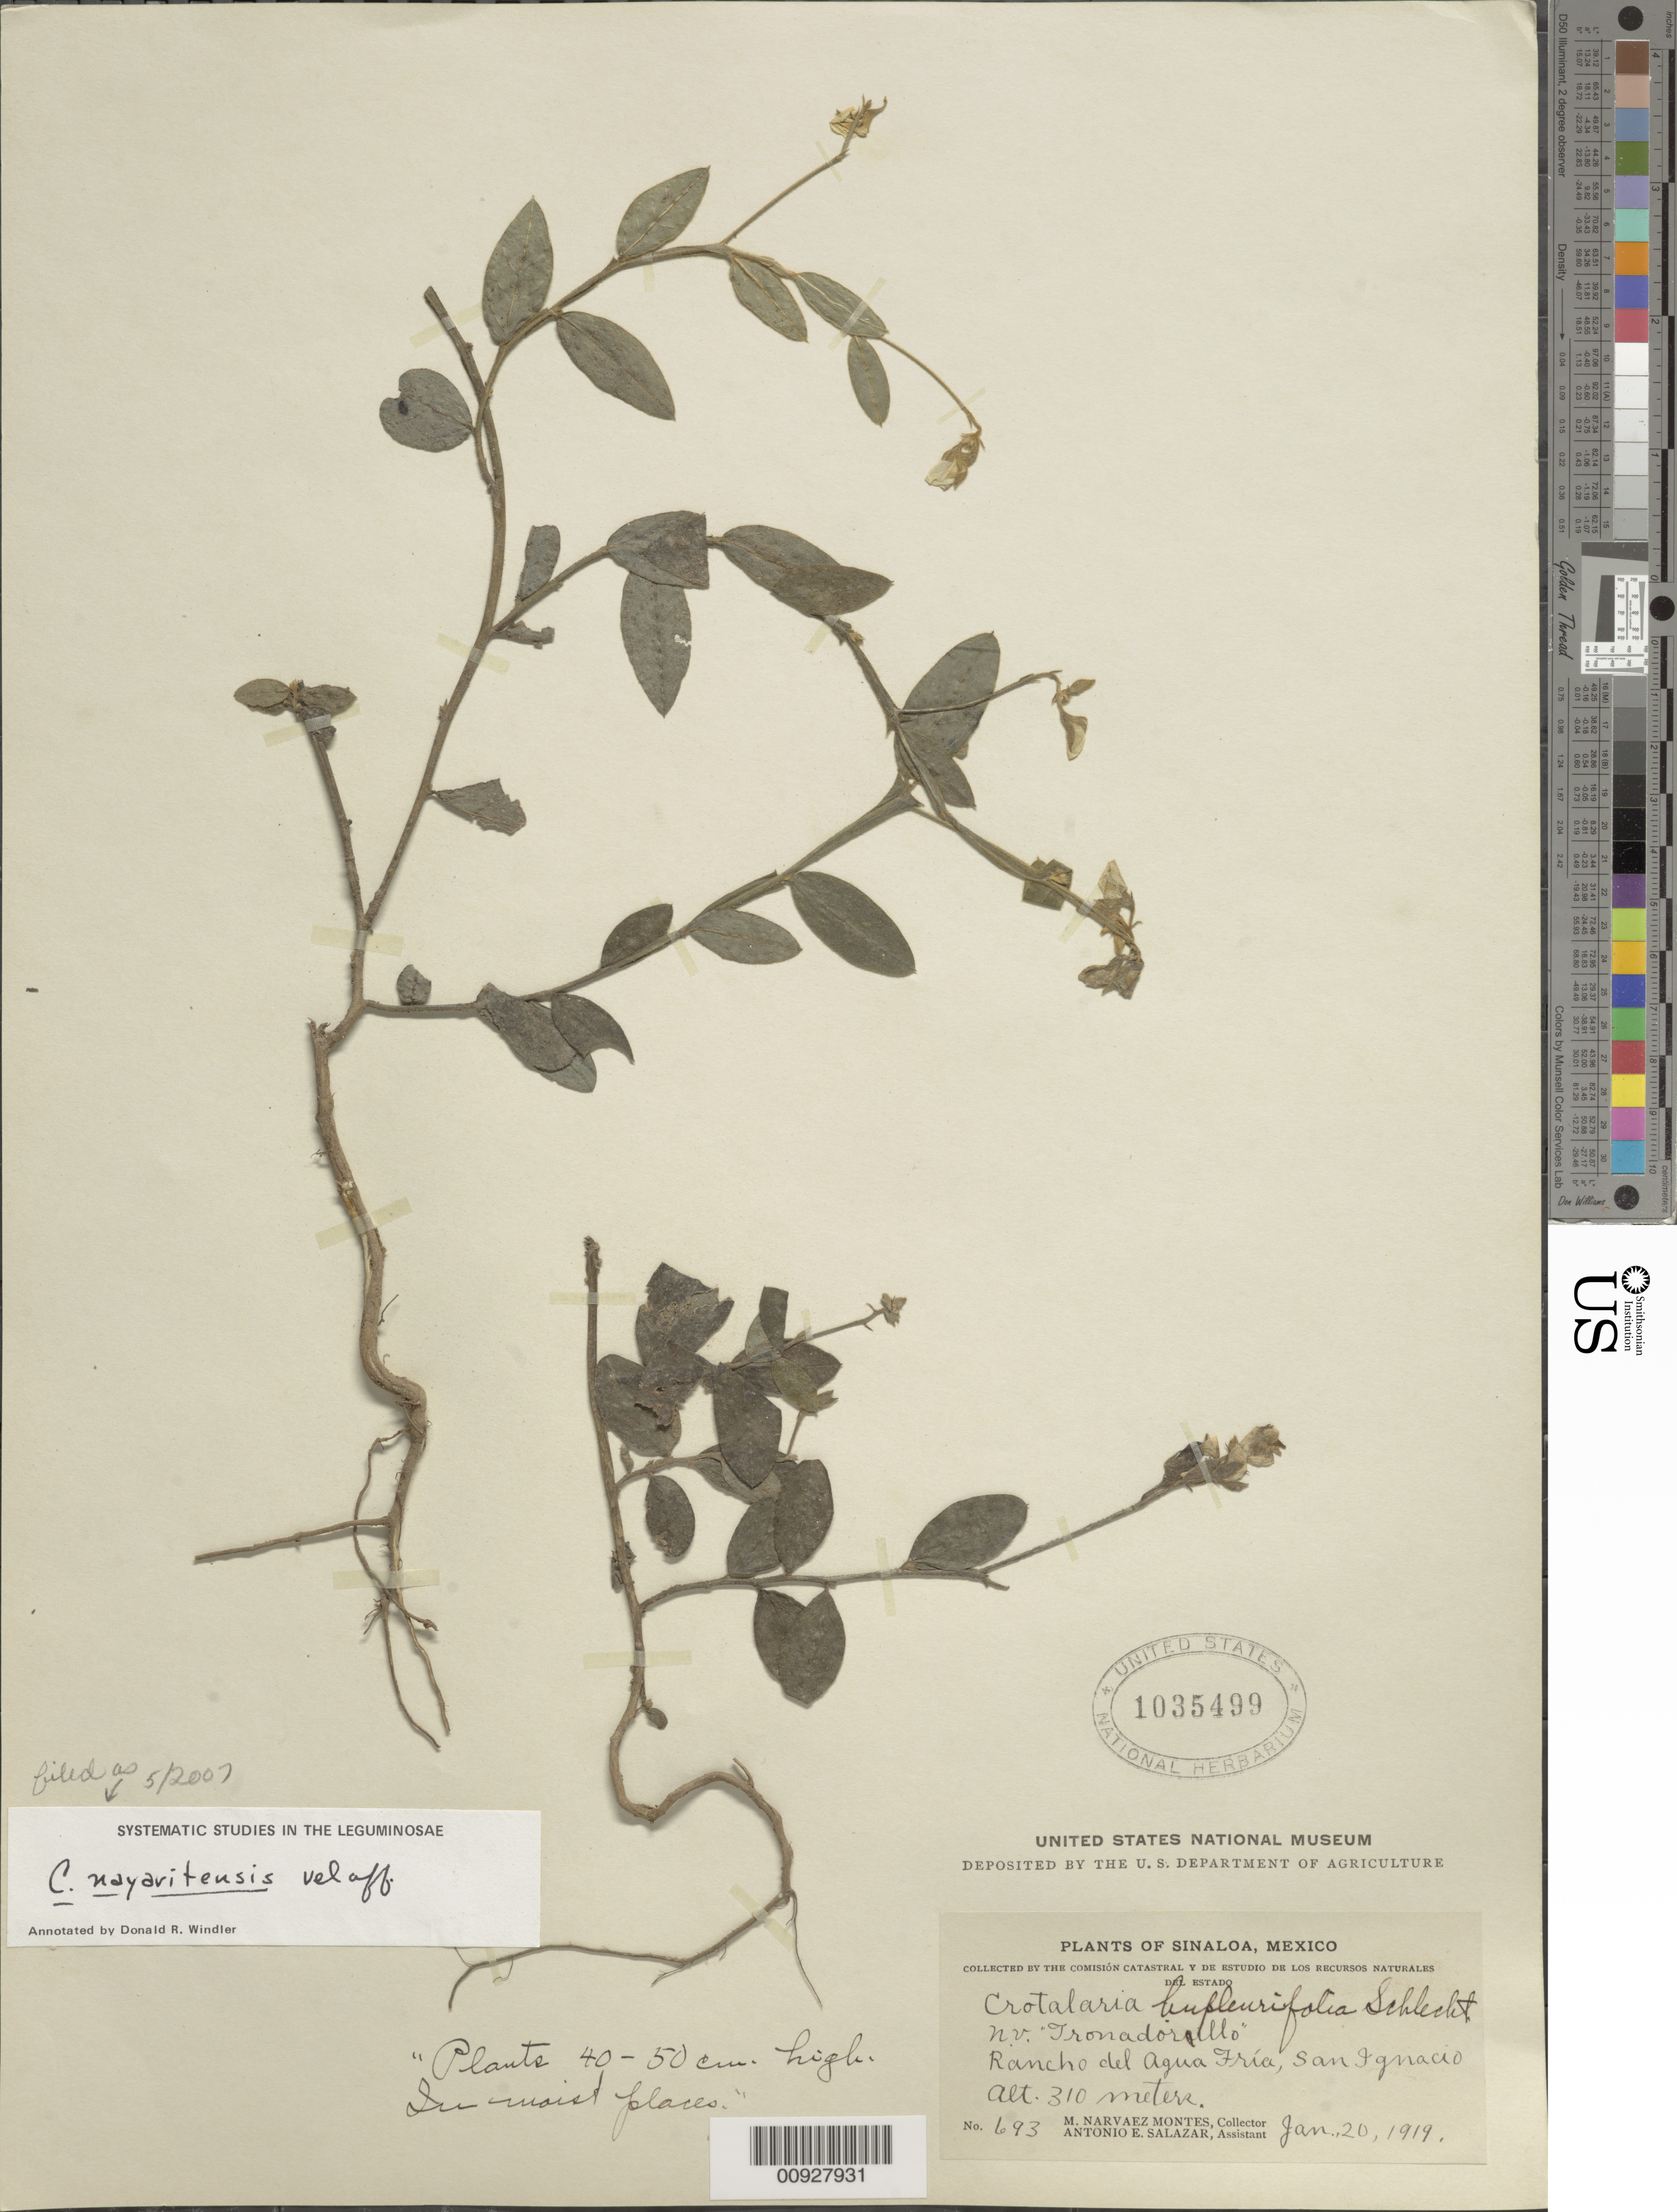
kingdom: Plantae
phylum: Tracheophyta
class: Magnoliopsida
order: Fabales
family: Fabaceae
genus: Crotalaria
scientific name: Crotalaria nayaritensis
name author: Windler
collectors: M. Narvaez-Montes & A. E. Salazar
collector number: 693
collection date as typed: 20 Jan 1919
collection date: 1919-01-20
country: Mexico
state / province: Sinaloa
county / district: San Ignacio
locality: Rancho del Agua Fría, San Ignacio, Sinaloa.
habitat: In moist places.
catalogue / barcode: US 1035499